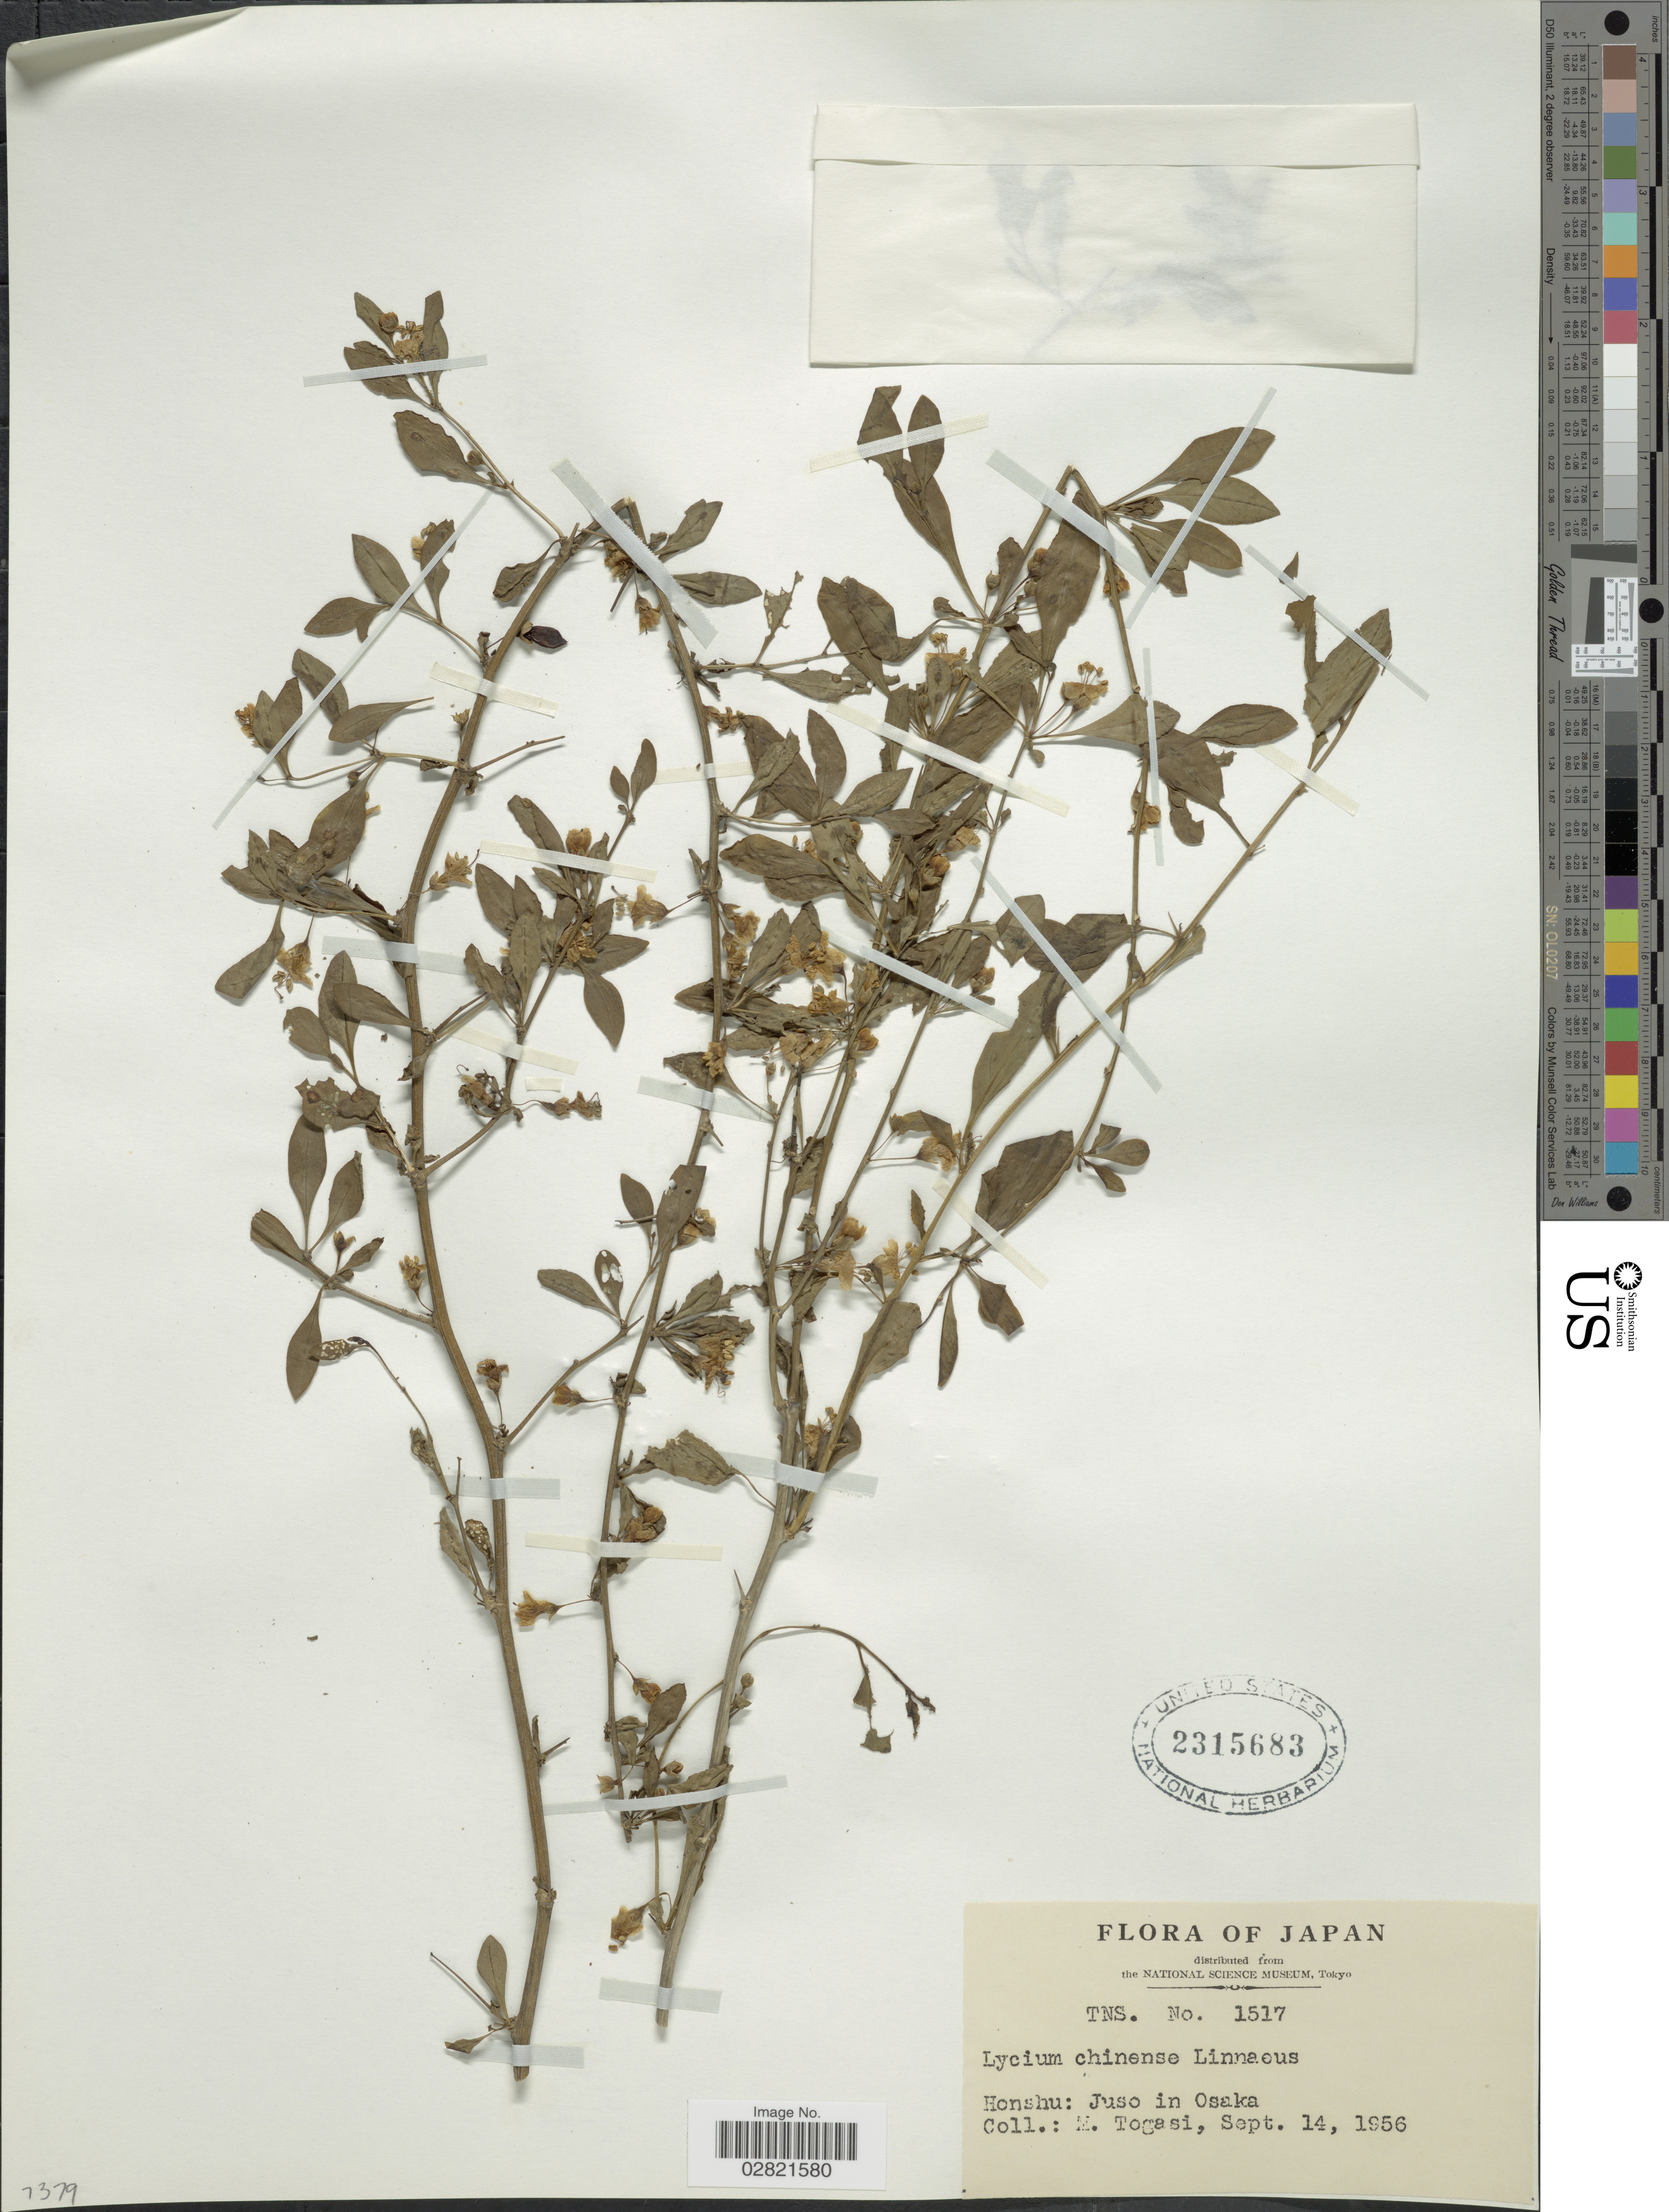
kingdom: Plantae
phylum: Tracheophyta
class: Magnoliopsida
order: Solanales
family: Solanaceae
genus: Lycium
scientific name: Lycium chinense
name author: Mill.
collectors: M. Togasi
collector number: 1517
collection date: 1956-09-14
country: Japan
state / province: Osaka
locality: Honshu: Juso in Osaka.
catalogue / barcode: US 2315683